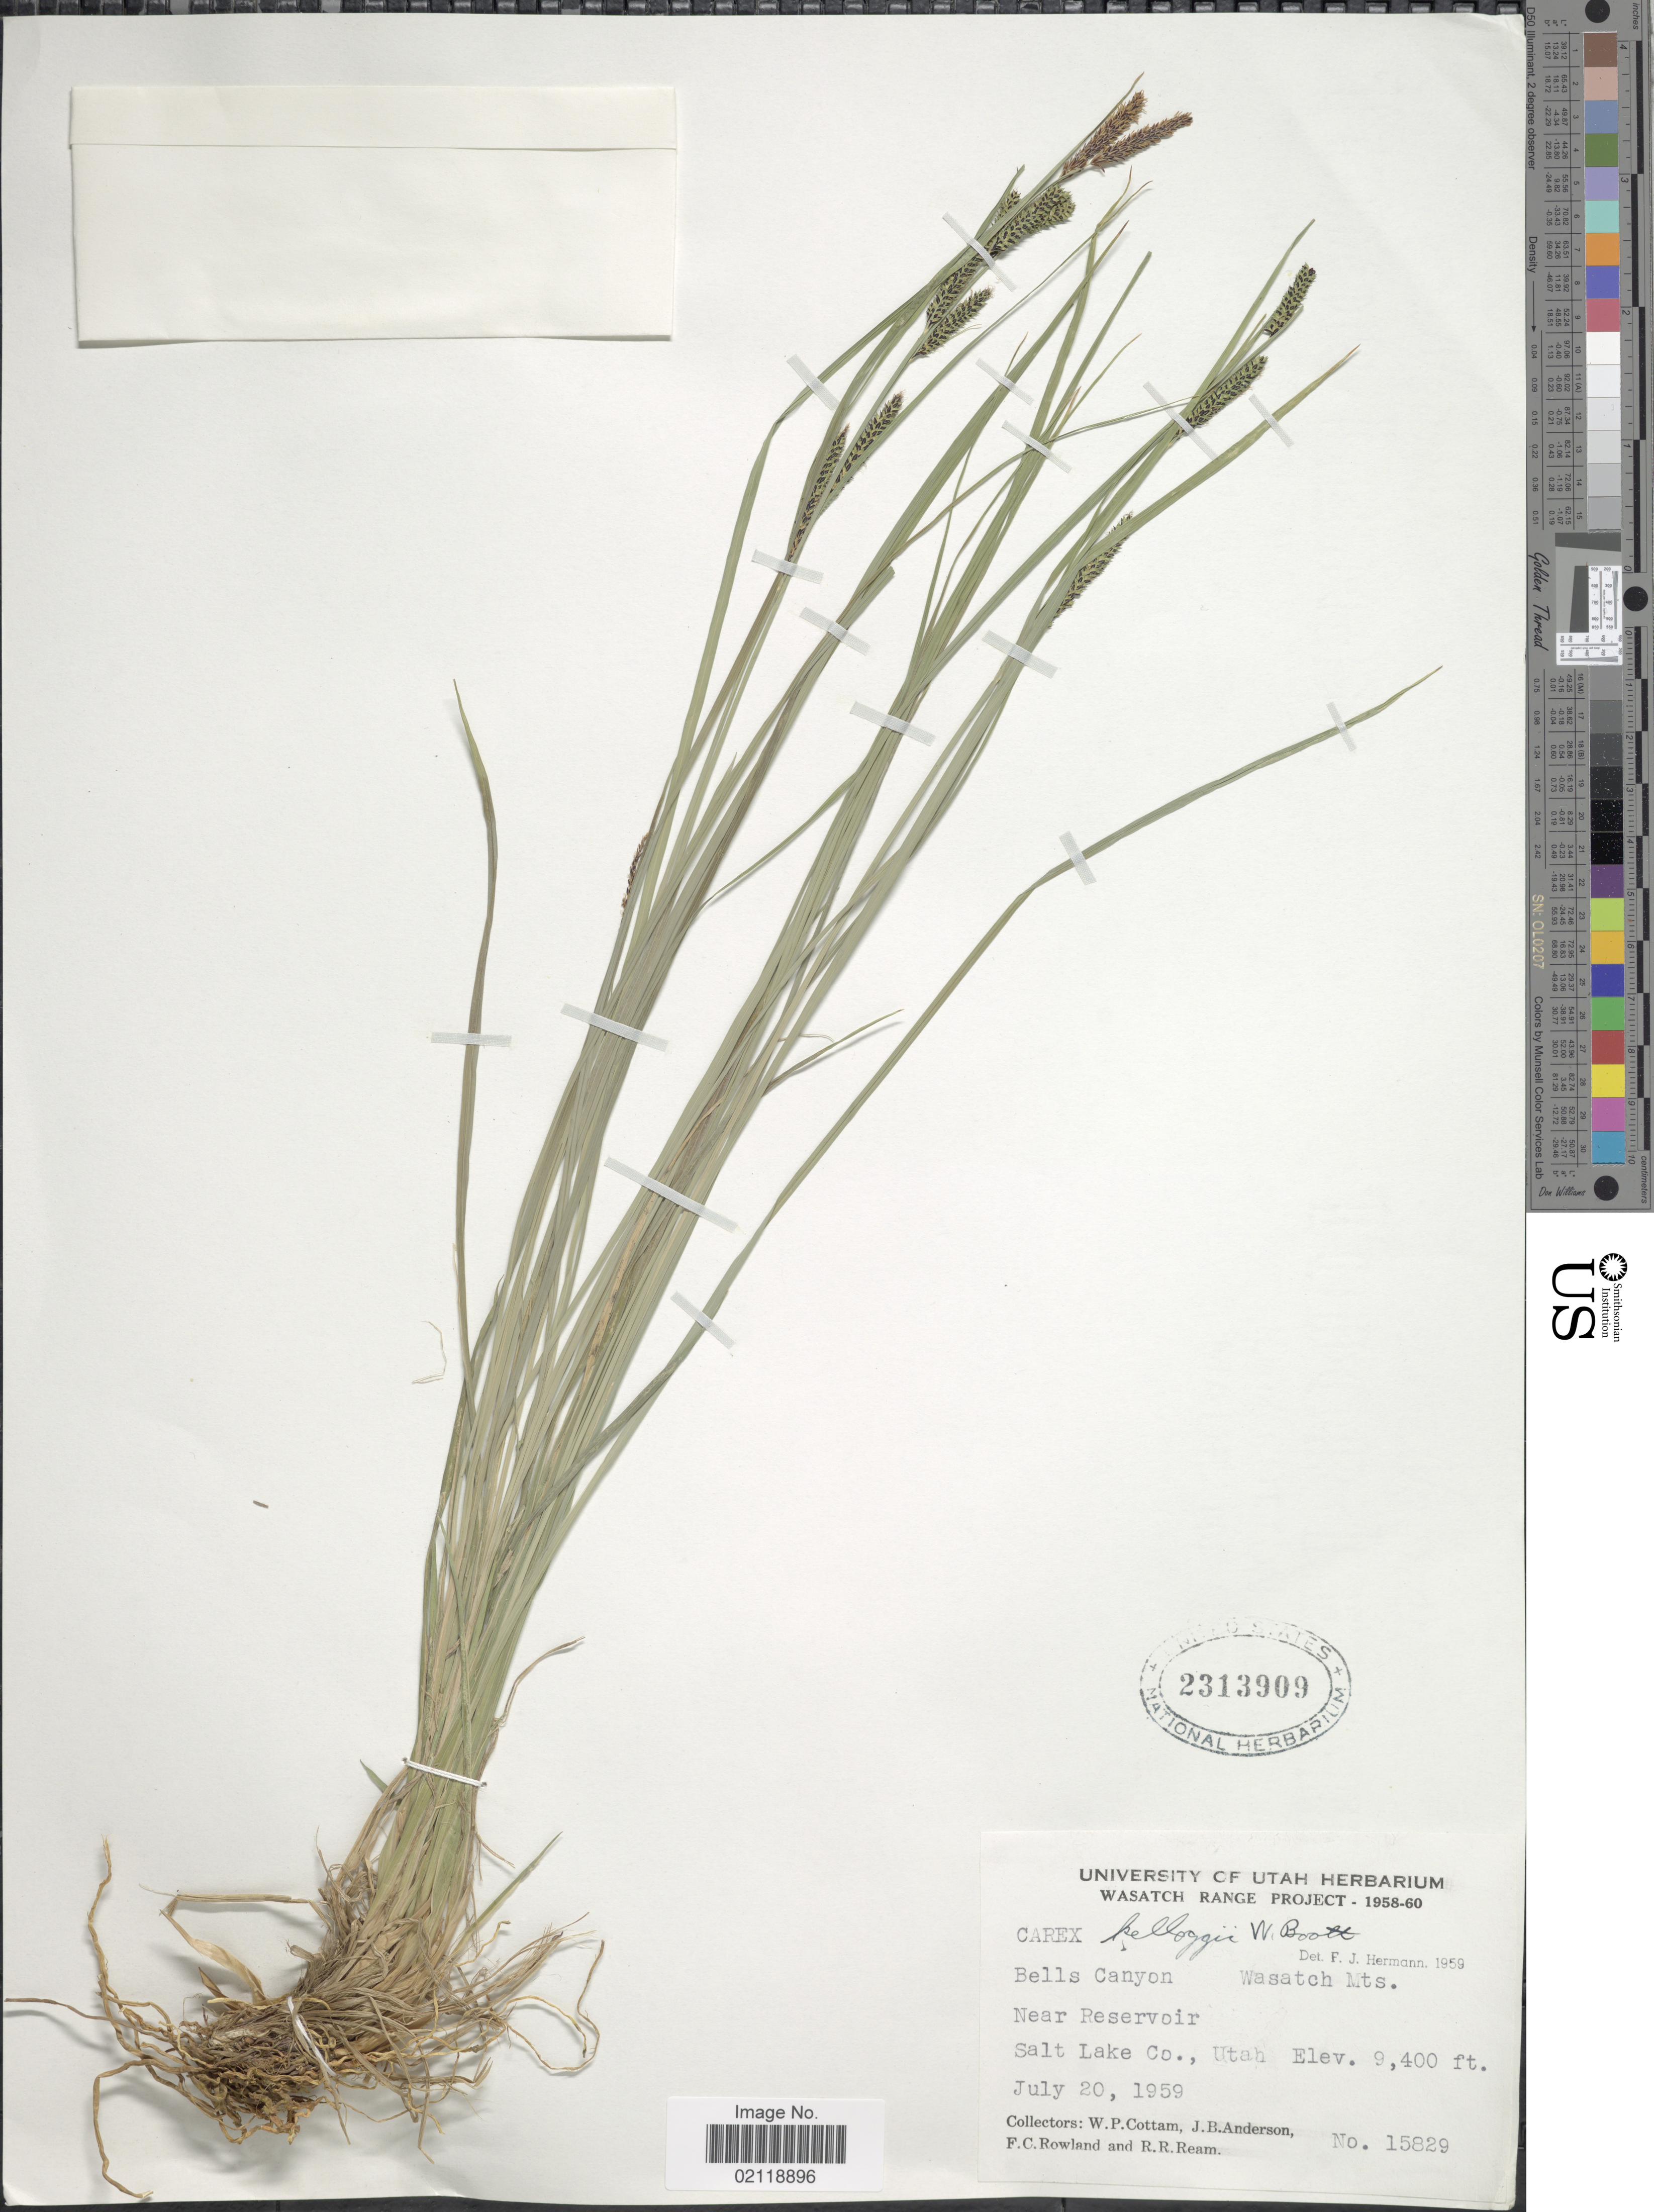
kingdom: Plantae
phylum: Tracheophyta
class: Liliopsida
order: Poales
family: Cyperaceae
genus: Carex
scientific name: Carex kelloggii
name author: W. Boott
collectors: W. Cottam, J. B. Anderson, F. Rowland & R. Ream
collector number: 15829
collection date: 1959-07-20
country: United States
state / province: Utah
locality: Bells Canyon, Wasatch Mts., Near Reservoir, Salt Lake Co., Wasatch Range.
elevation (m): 2865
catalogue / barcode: US 2313909